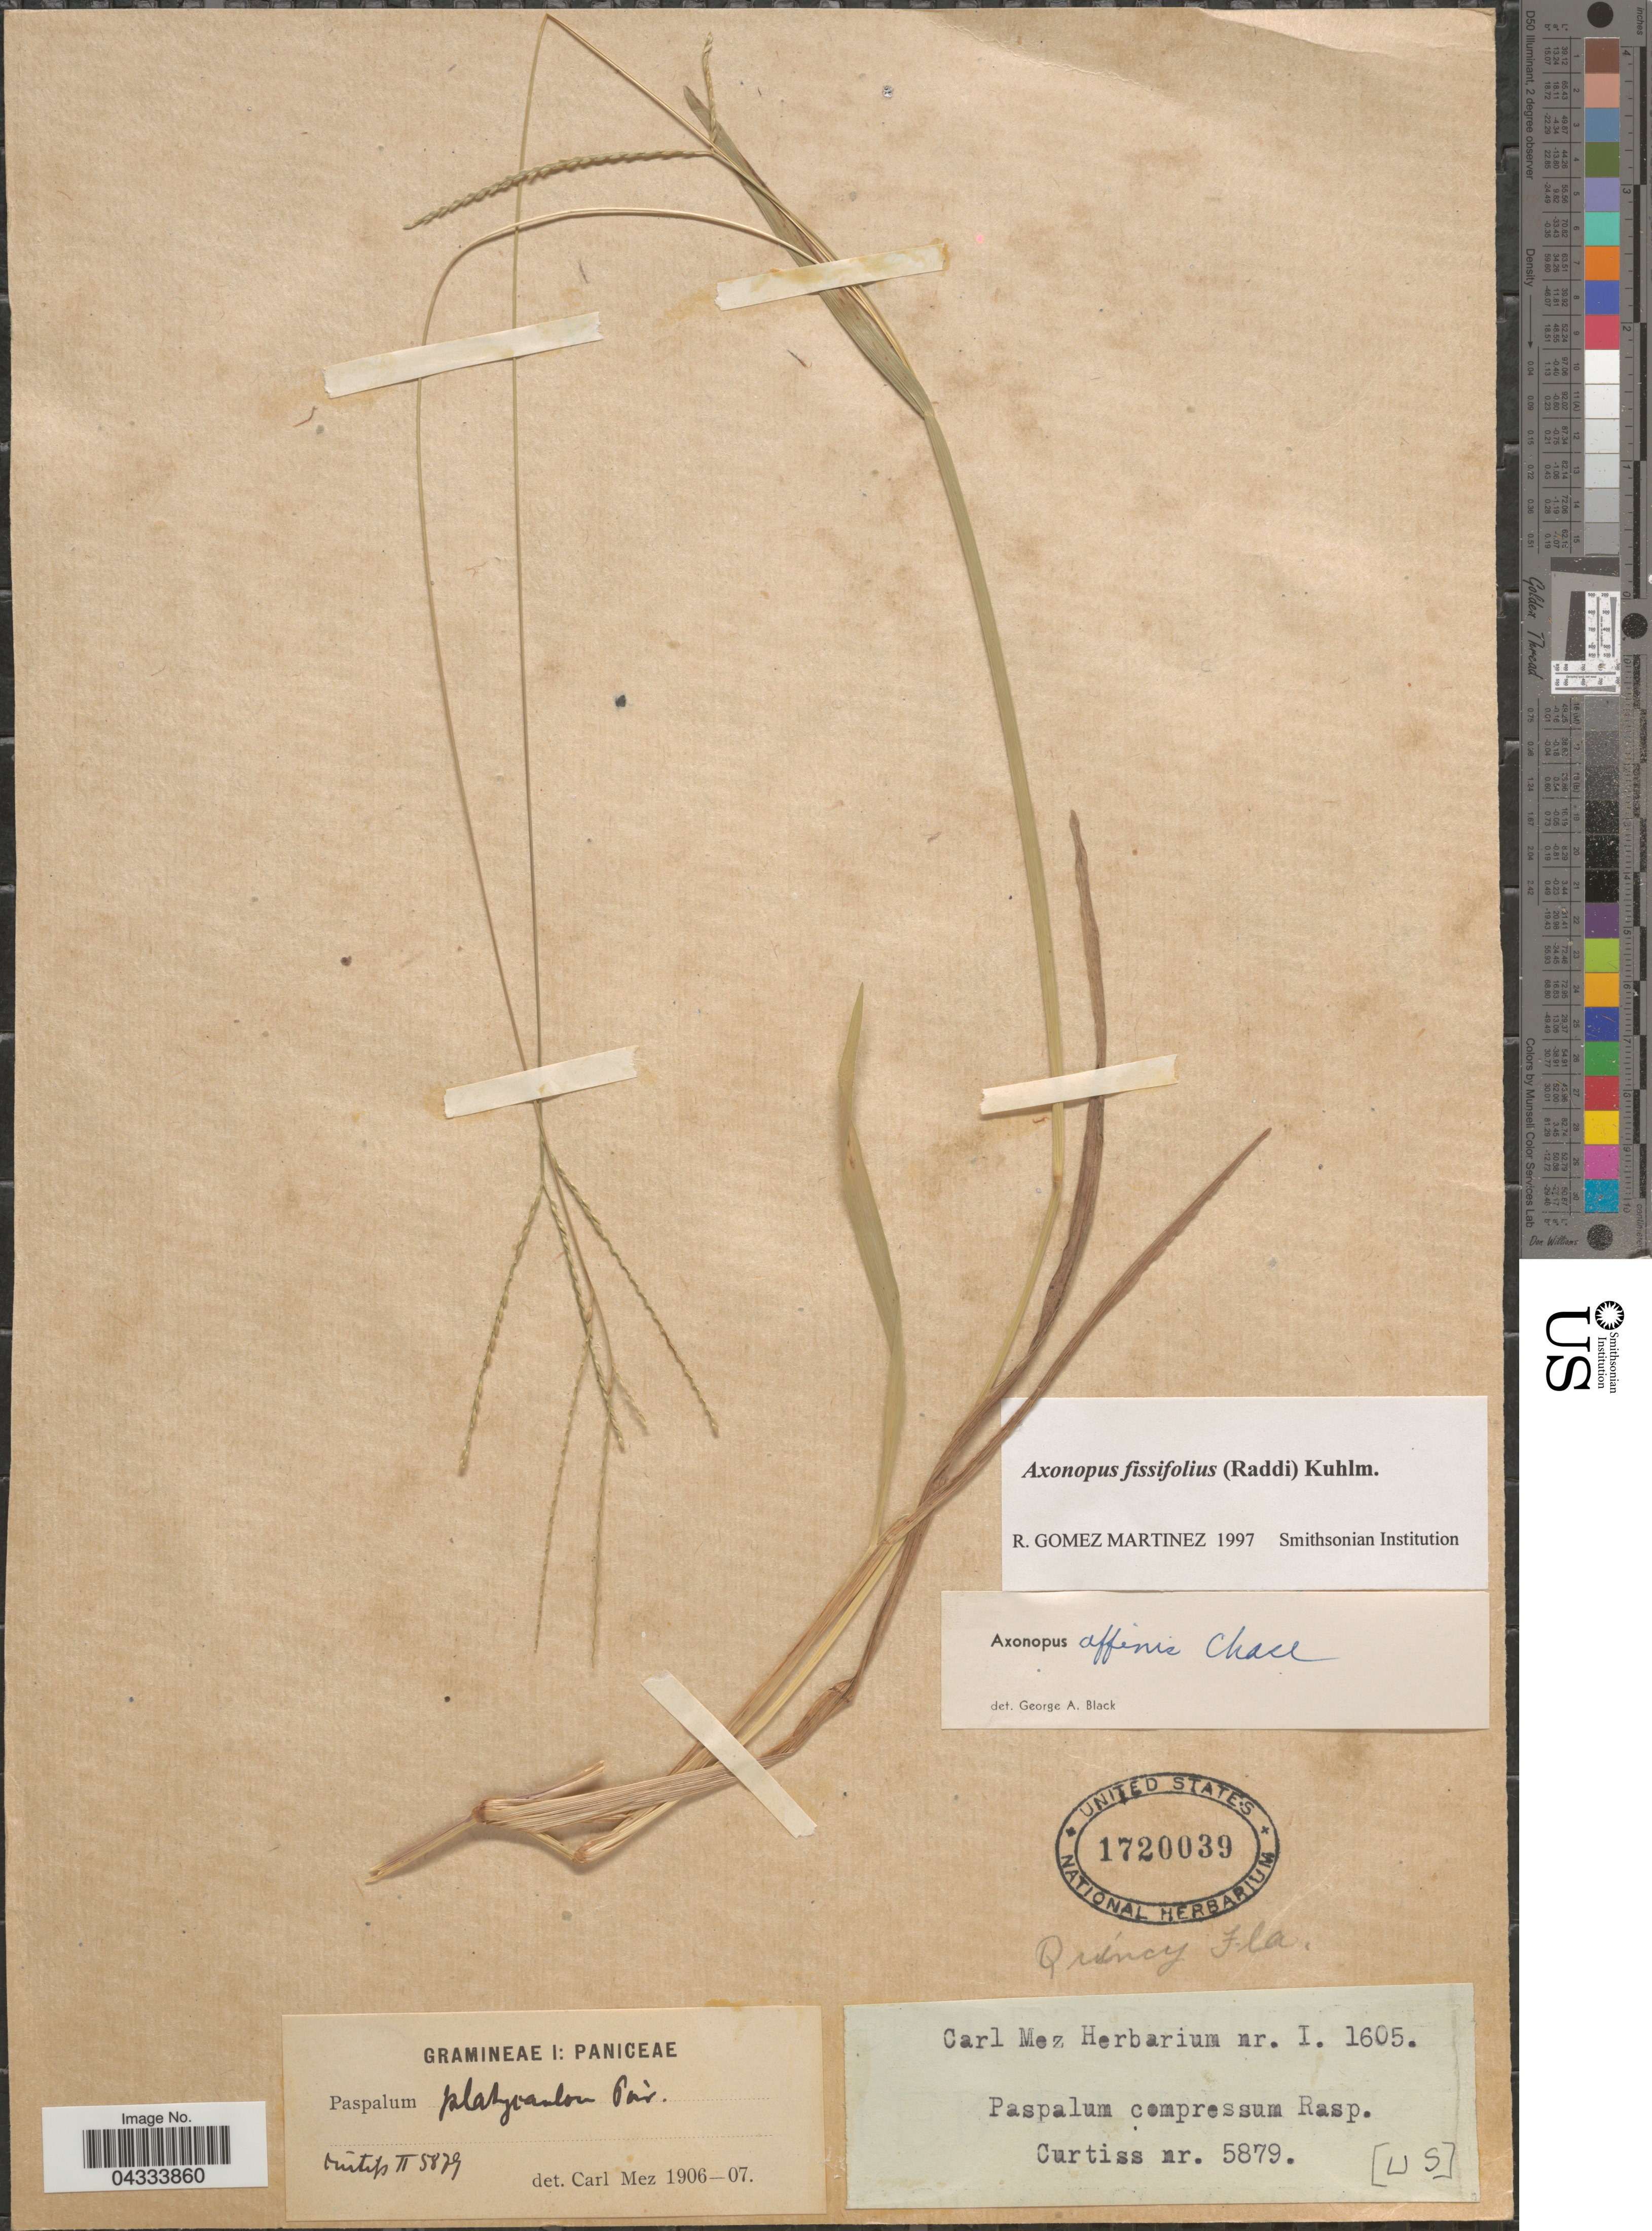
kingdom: Plantae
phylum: Tracheophyta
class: Liliopsida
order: Poales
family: Poaceae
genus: Axonopus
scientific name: Axonopus fissifolius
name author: (Raddi) Kuhlm.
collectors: -. Curtiss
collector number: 5879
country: United States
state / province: Florida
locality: Quincy.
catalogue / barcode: US 1720039